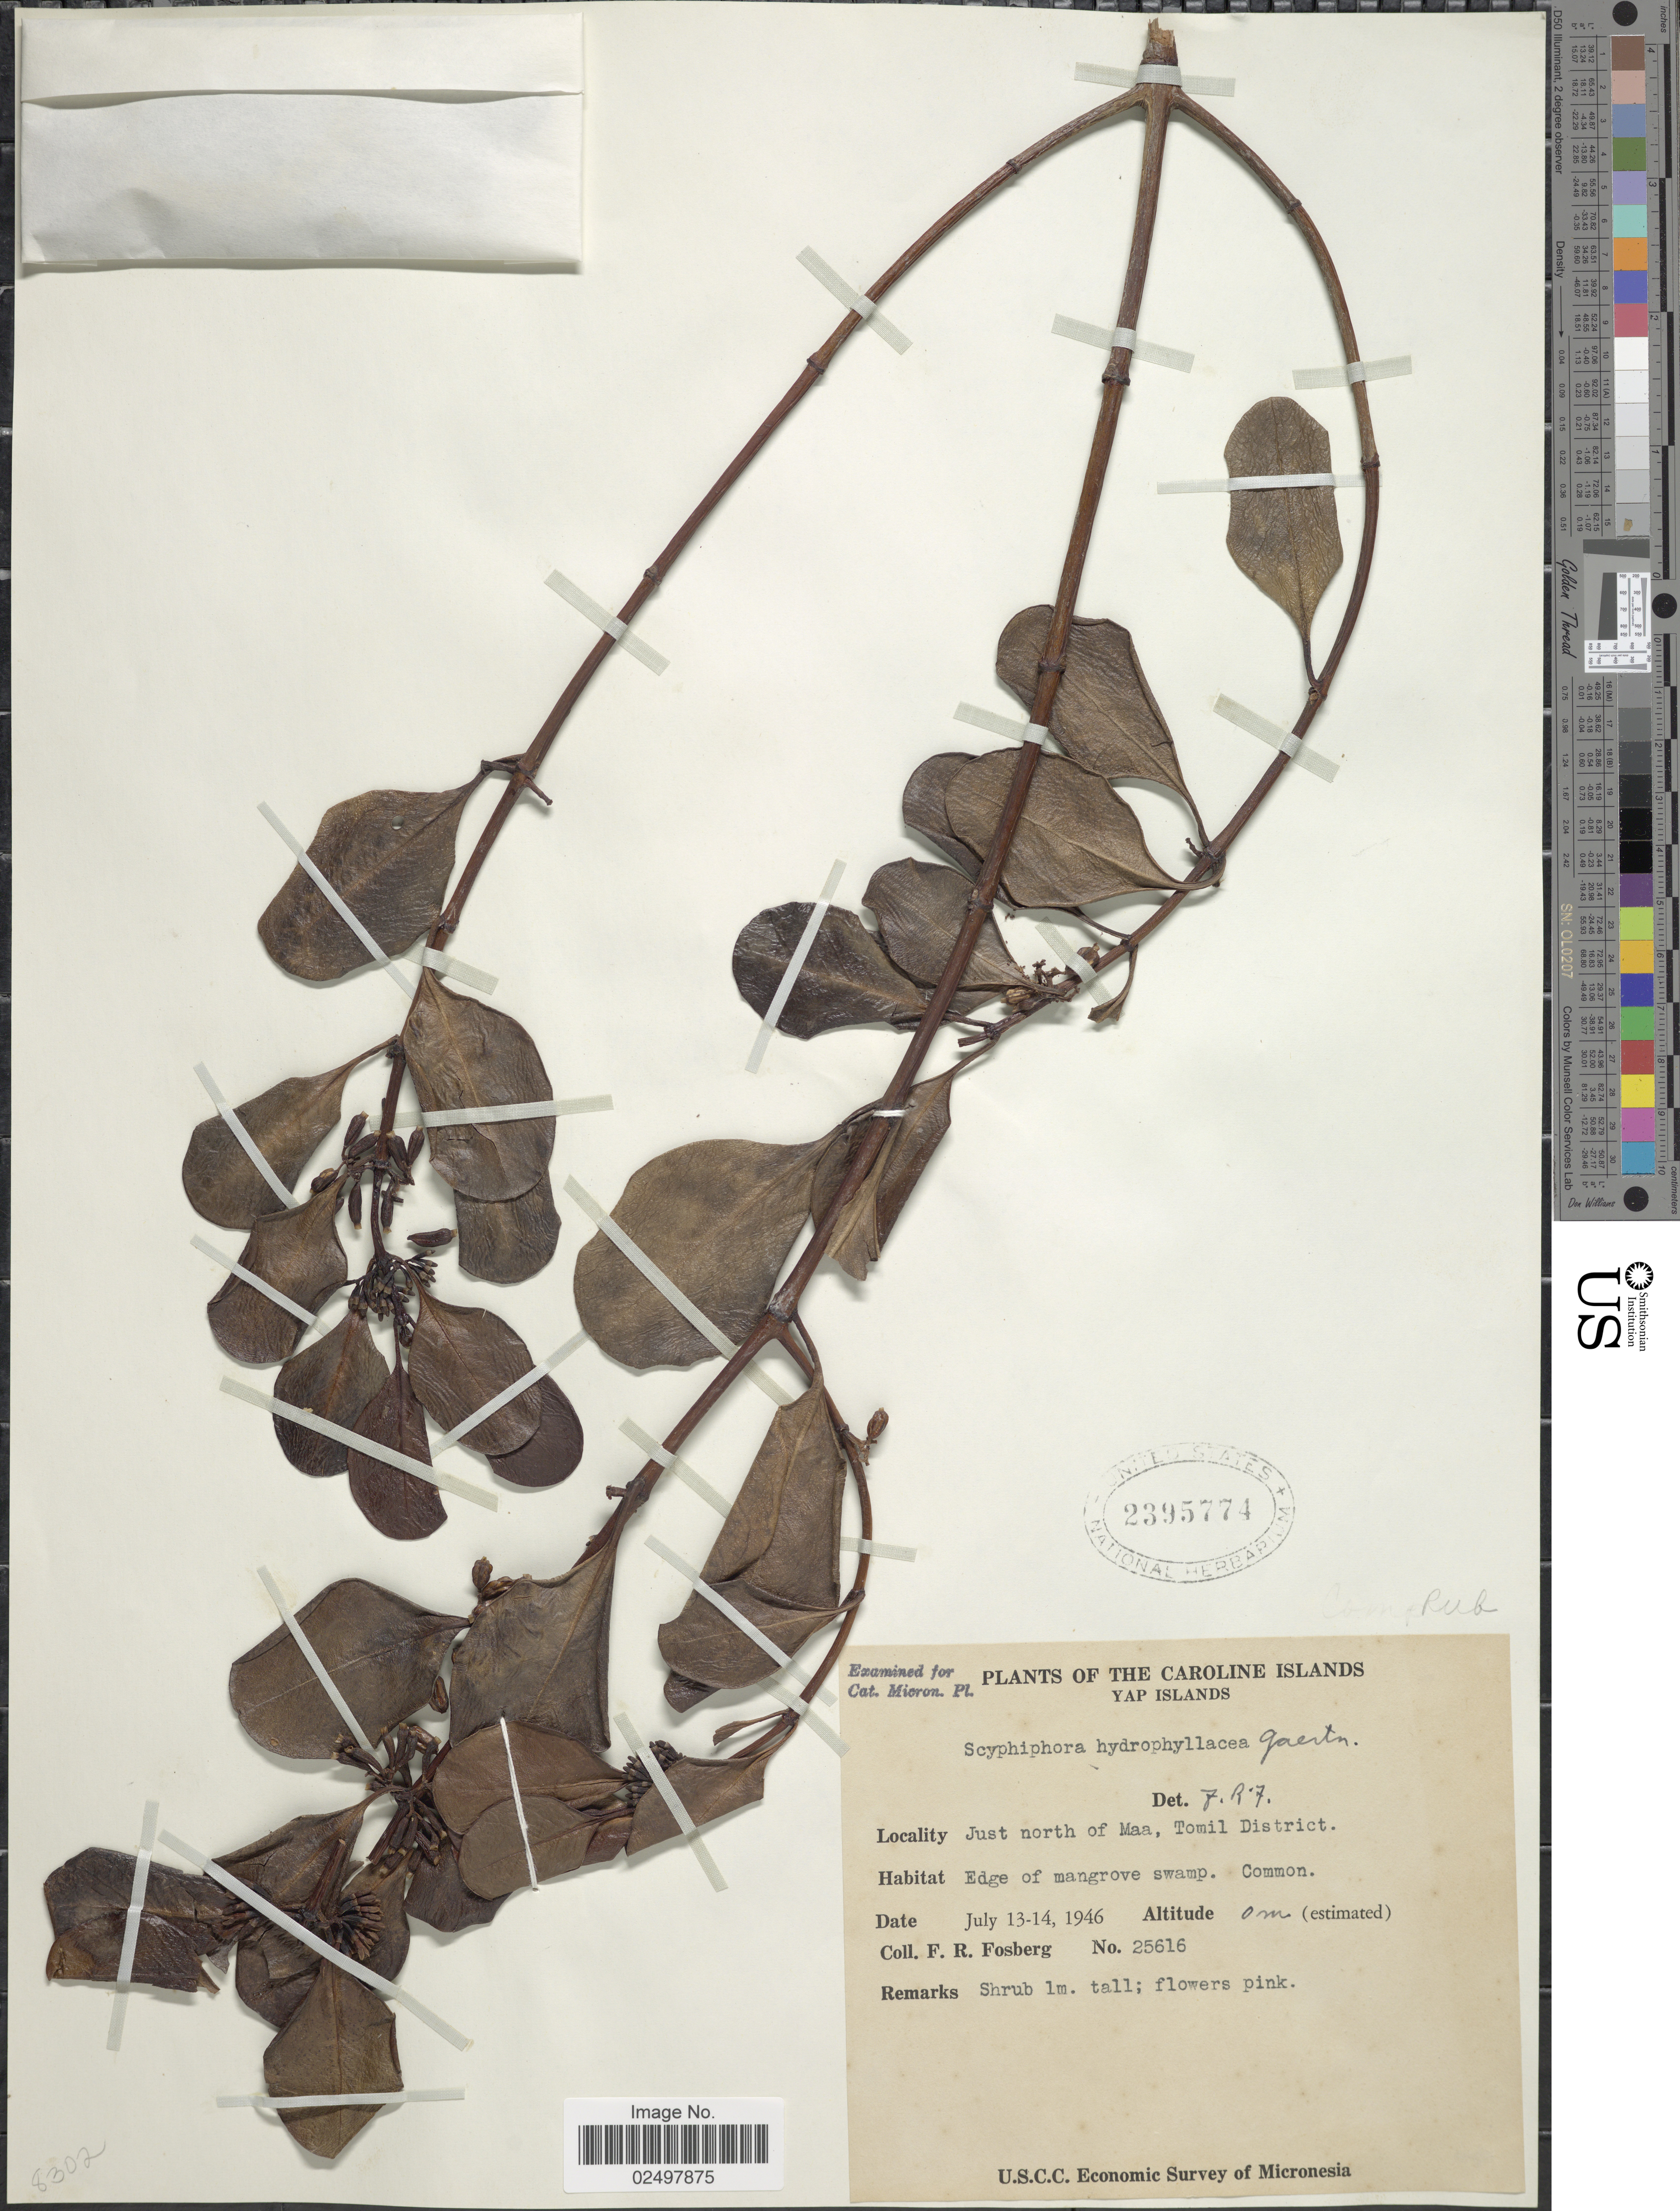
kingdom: Plantae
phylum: Tracheophyta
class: Magnoliopsida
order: Gentianales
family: Rubiaceae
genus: Scyphiphora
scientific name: Scyphiphora hydrophyllacea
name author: Gaertn.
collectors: F. R. Fosberg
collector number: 25616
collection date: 1946-07-13/1946-07-14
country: Micronesia, Federated States of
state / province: Yap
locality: Caroline Islands, Yap Islands, just north of Maa, Tomil District, edge of mangrove swamp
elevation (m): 0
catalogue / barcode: US 2395774